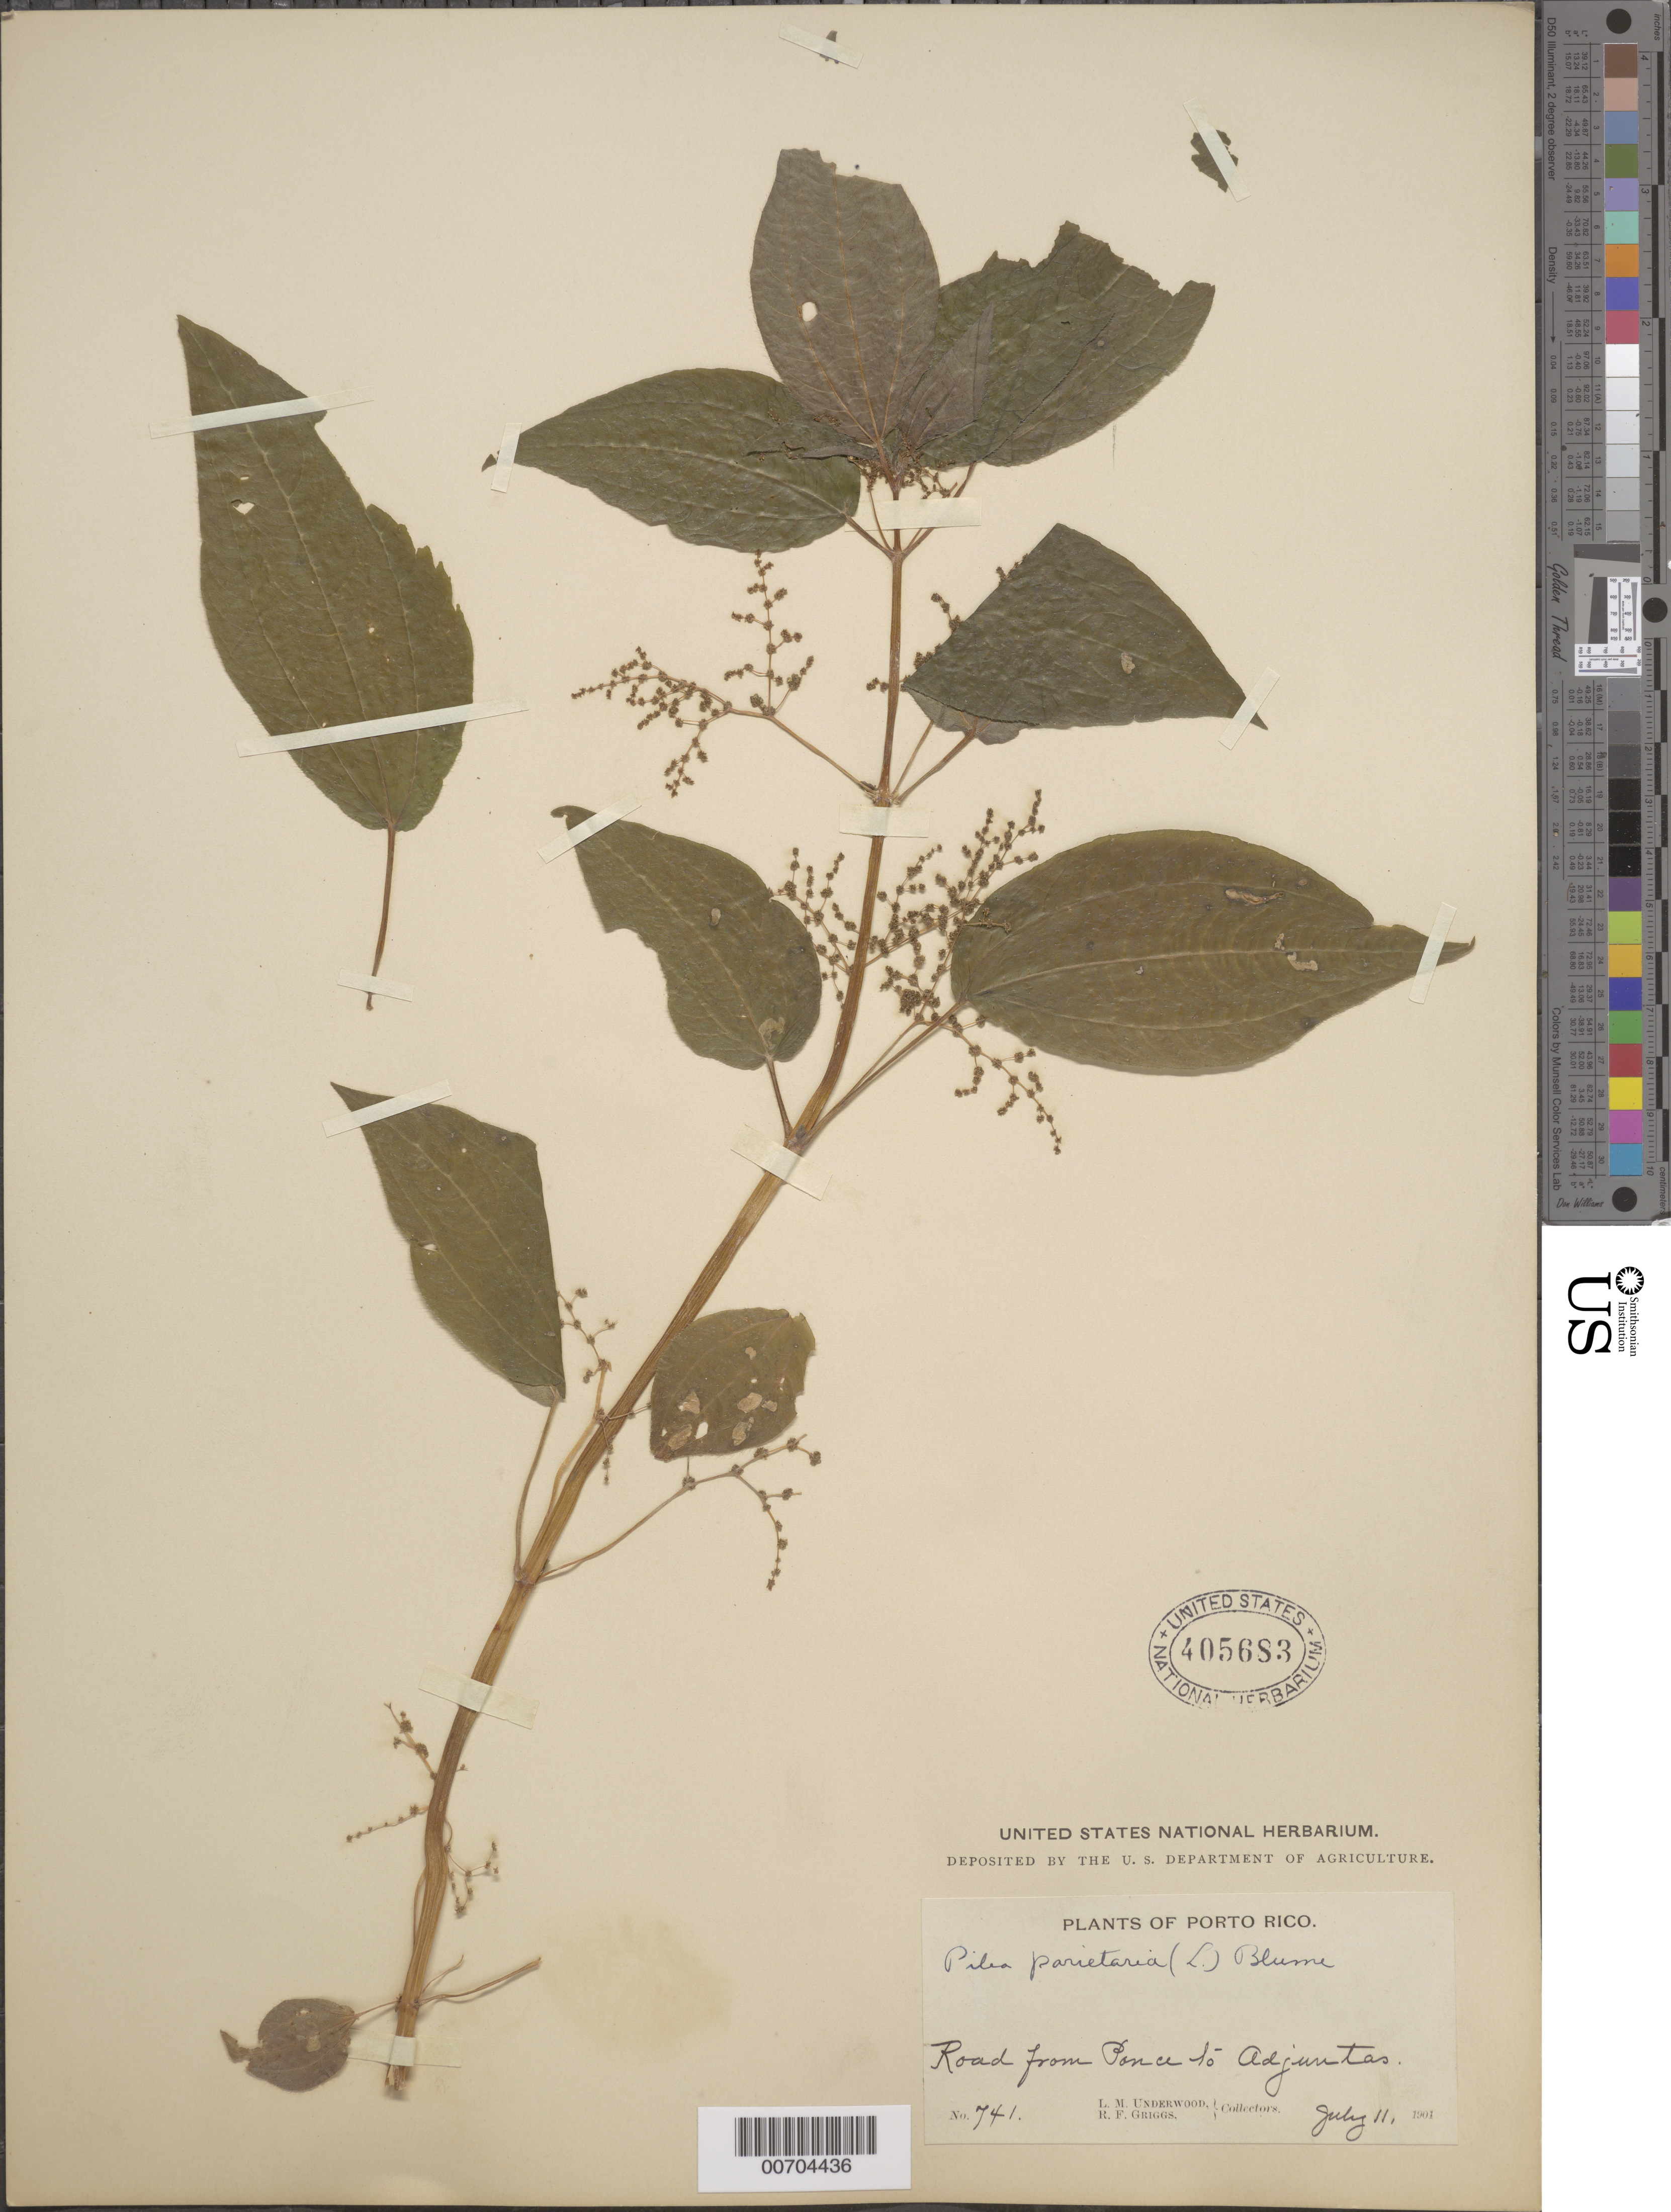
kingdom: Plantae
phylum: Tracheophyta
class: Magnoliopsida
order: Rosales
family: Urticaceae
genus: Pilea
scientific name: Pilea parietaria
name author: (L.) Blume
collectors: L. M. Underwood & R. F. Griggs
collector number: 741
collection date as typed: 11 Jul 1901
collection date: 1901-07-11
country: Puerto Rico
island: Greater Antilles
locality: Ponce to Adjuntas, road from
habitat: Roadside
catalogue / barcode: US 405683